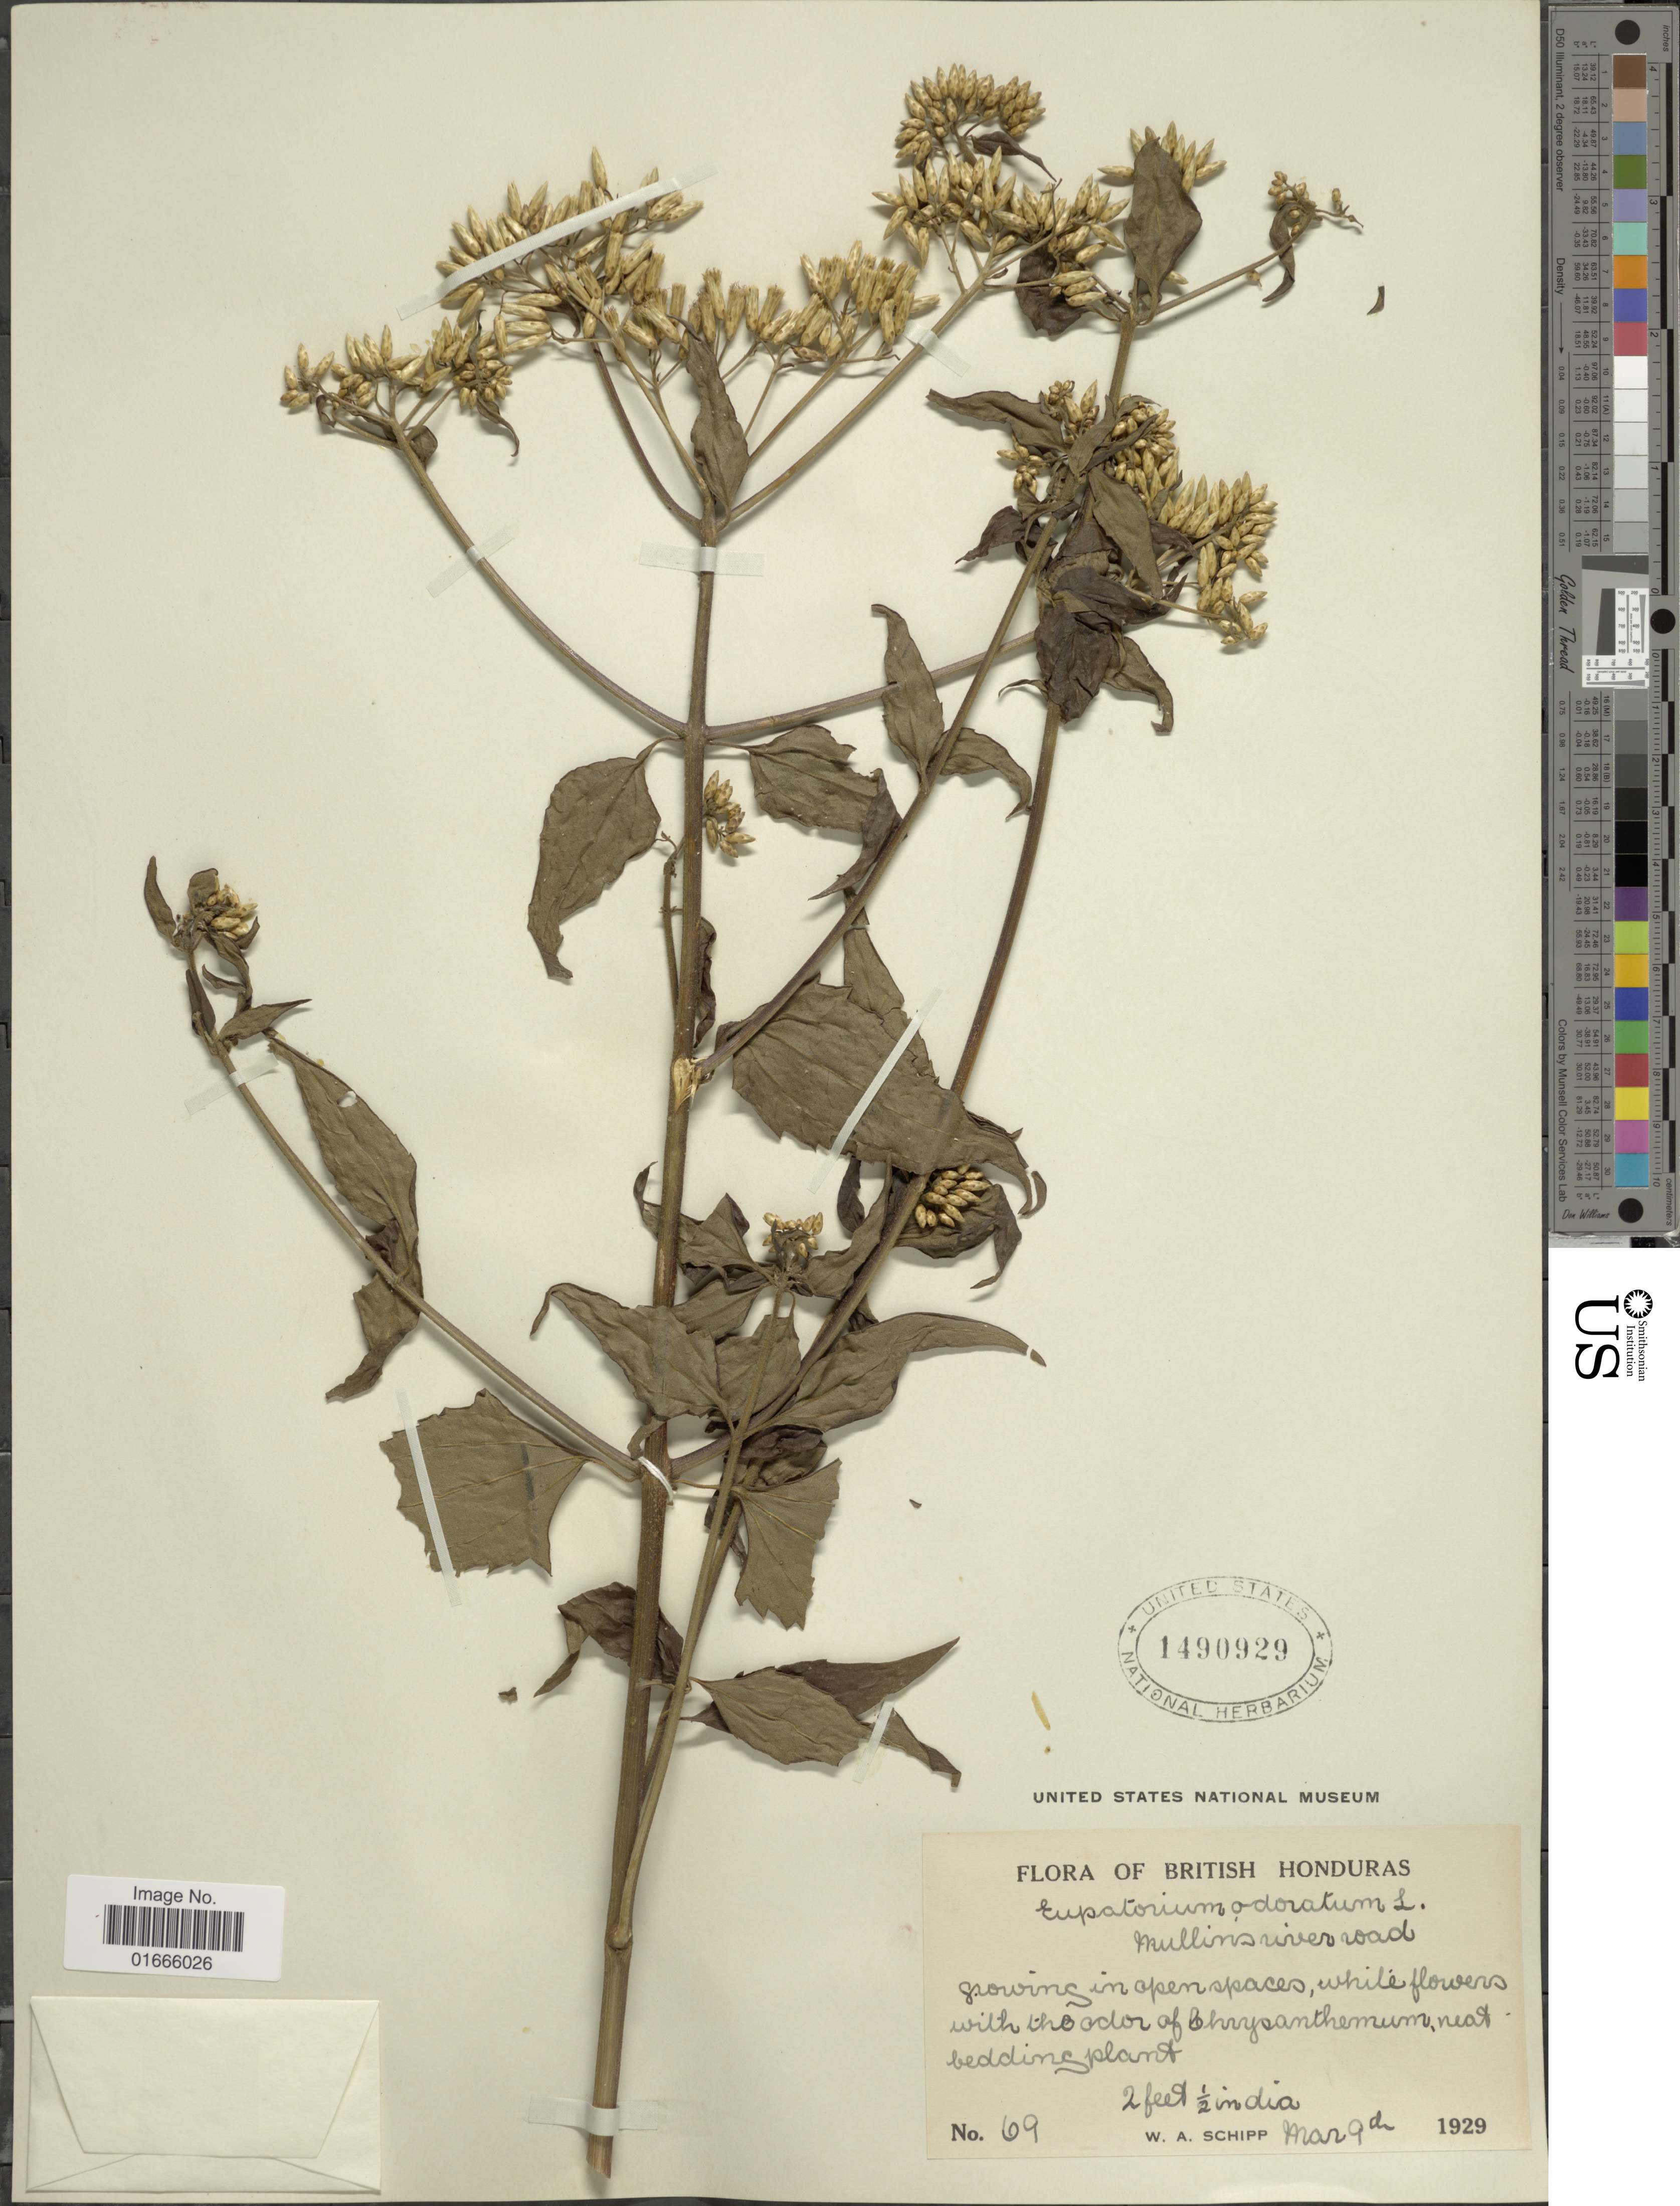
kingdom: Plantae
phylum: Tracheophyta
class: Magnoliopsida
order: Asterales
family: Asteraceae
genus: Chromolaena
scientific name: Chromolaena odorata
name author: (L.) R.M. King & H. Rob.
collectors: W. Schipp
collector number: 69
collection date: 1929-03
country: Belize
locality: British Honduras, Mullins river road, gravins in open spaces, 2 feet ½ India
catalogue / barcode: US 1490929